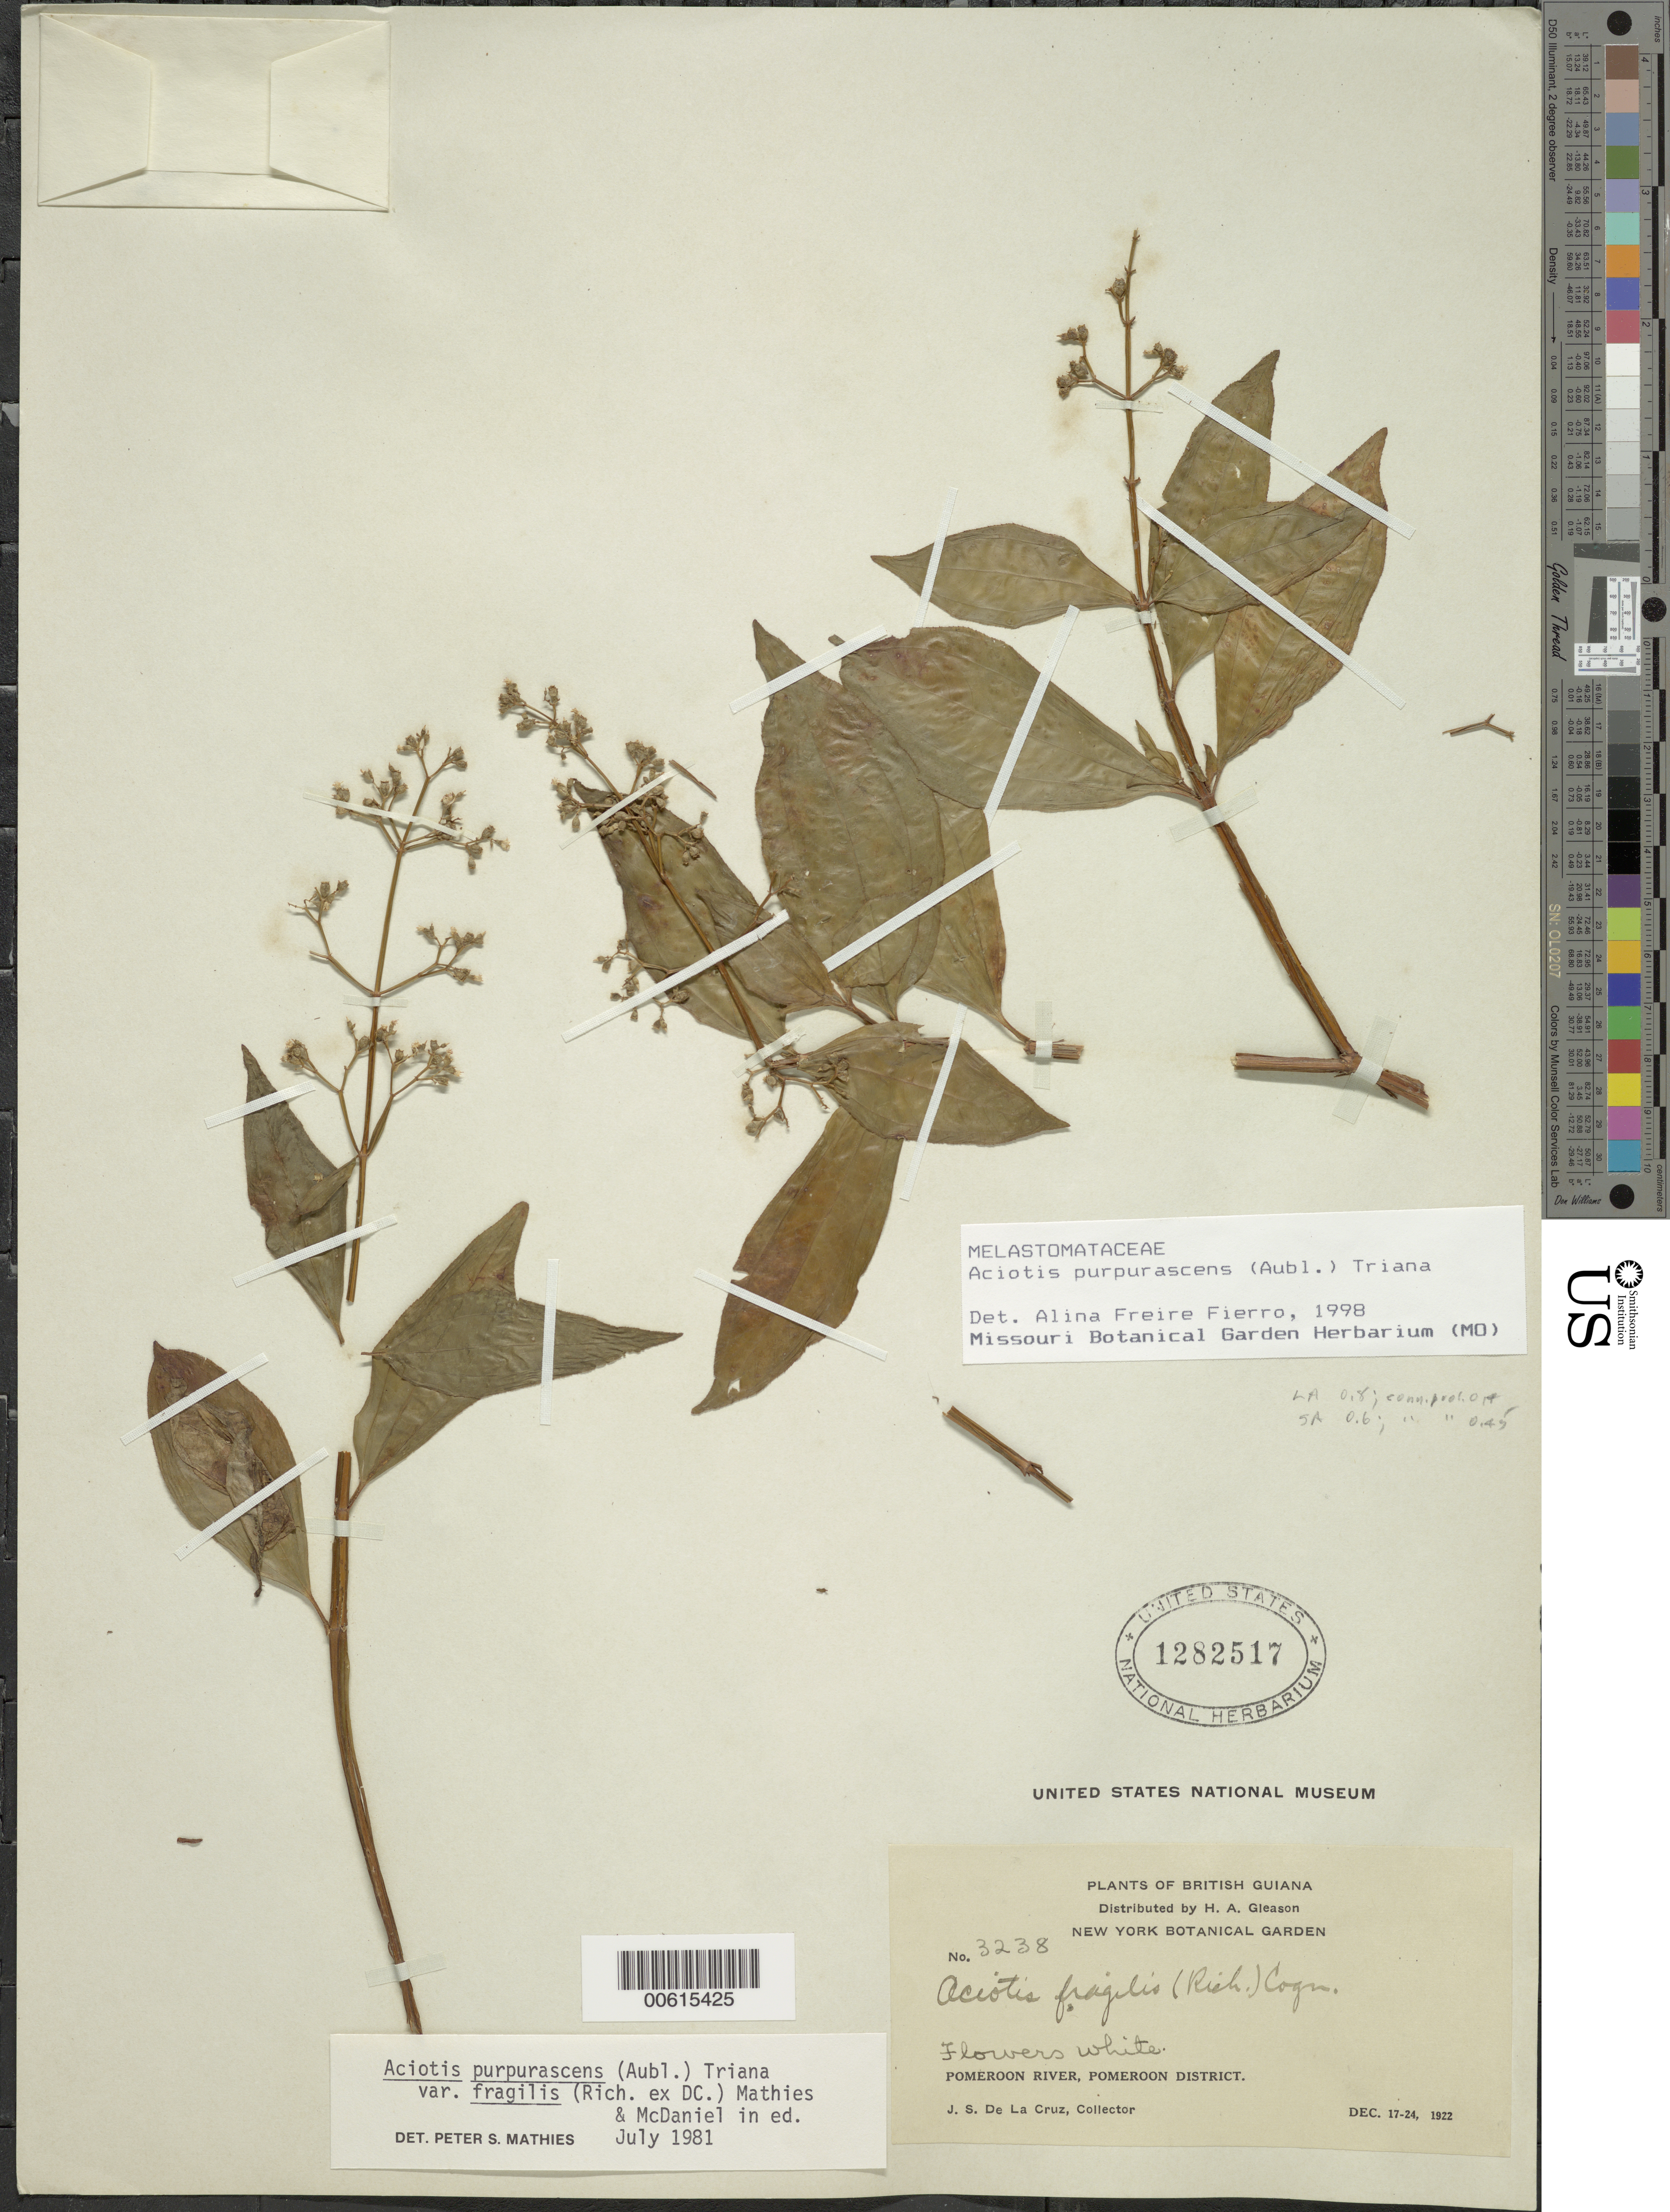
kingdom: Plantae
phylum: Tracheophyta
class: Magnoliopsida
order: Myrtales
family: Melastomataceae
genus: Aciotis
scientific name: Aciotis purpurascens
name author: (Aubl.) Triana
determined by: Freire-Fierro, A.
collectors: J. S. de la Cruz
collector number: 3238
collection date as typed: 17-Dec-22 to 24-Dec-22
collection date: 1922-12-17/1922-12-24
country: Guyana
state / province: Pomeroon-Supenaam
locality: Pomeroon R.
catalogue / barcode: US 1282517